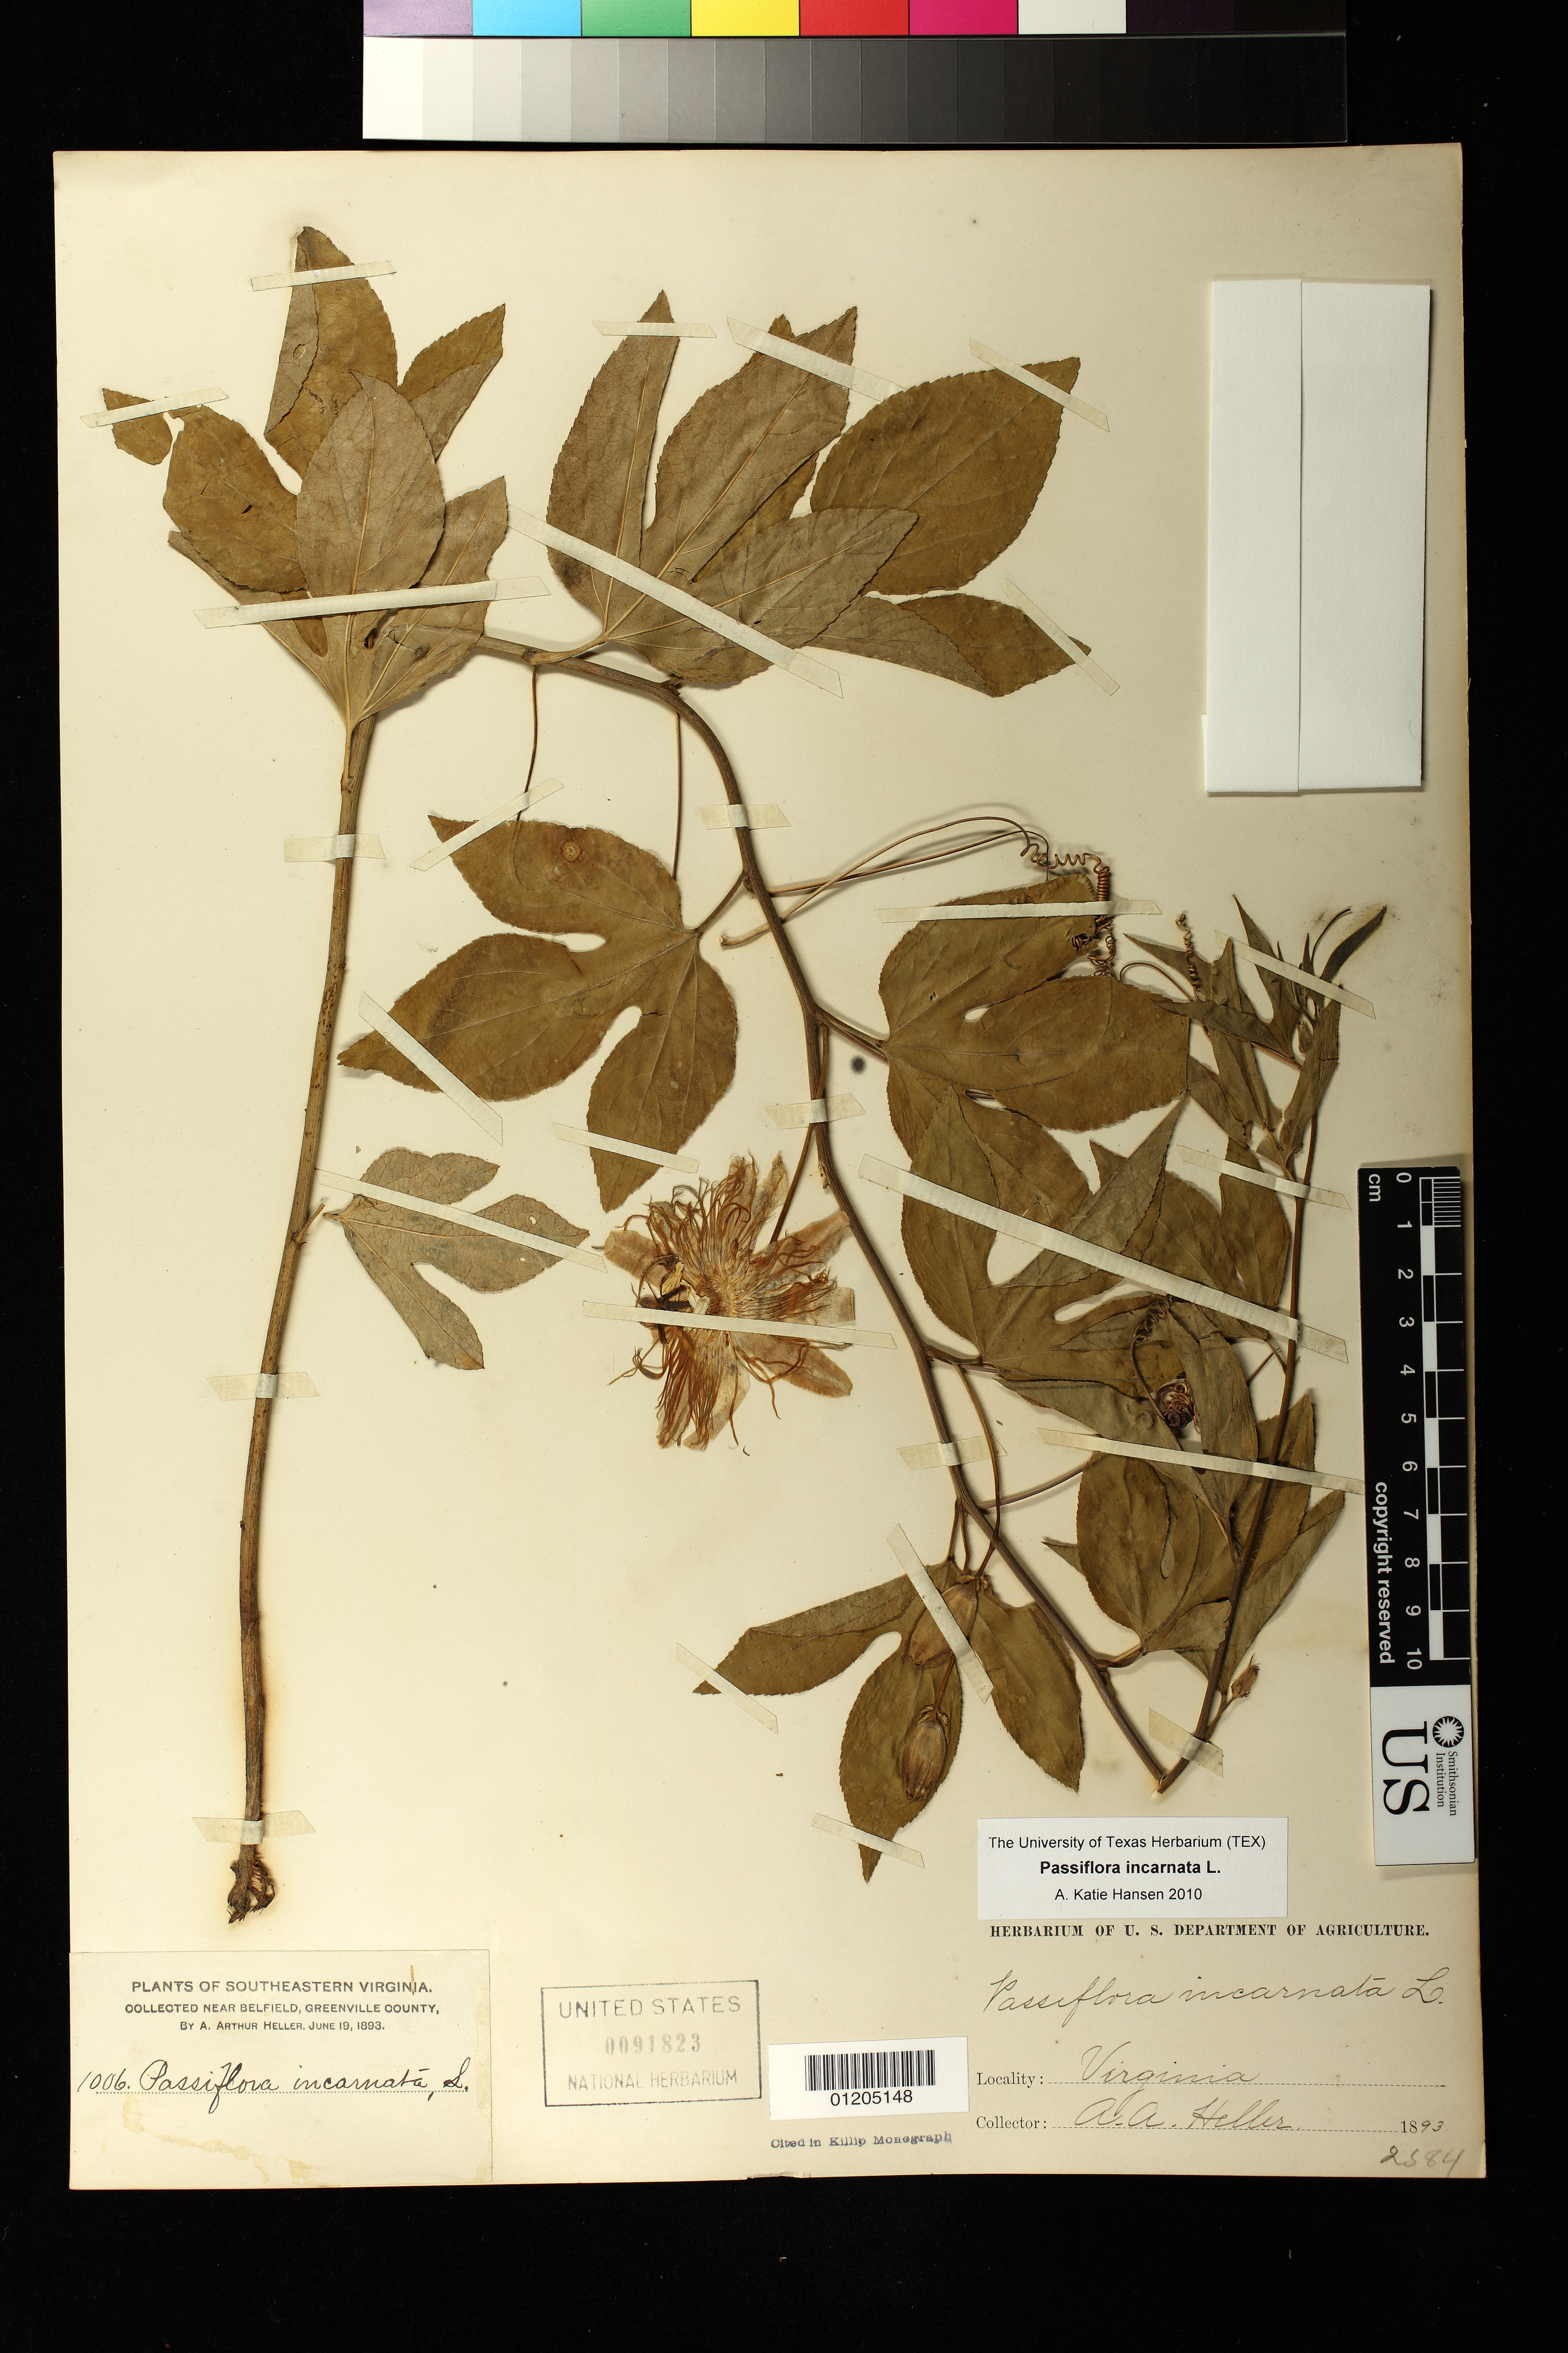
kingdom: Plantae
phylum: Tracheophyta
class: Magnoliopsida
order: Malpighiales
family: Passifloraceae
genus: Passiflora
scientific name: Passiflora incarnata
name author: L.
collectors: E. G. Heller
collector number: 1006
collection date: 1893-06-19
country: United States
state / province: Virginia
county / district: Greensville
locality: near Belfield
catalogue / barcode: US 91823